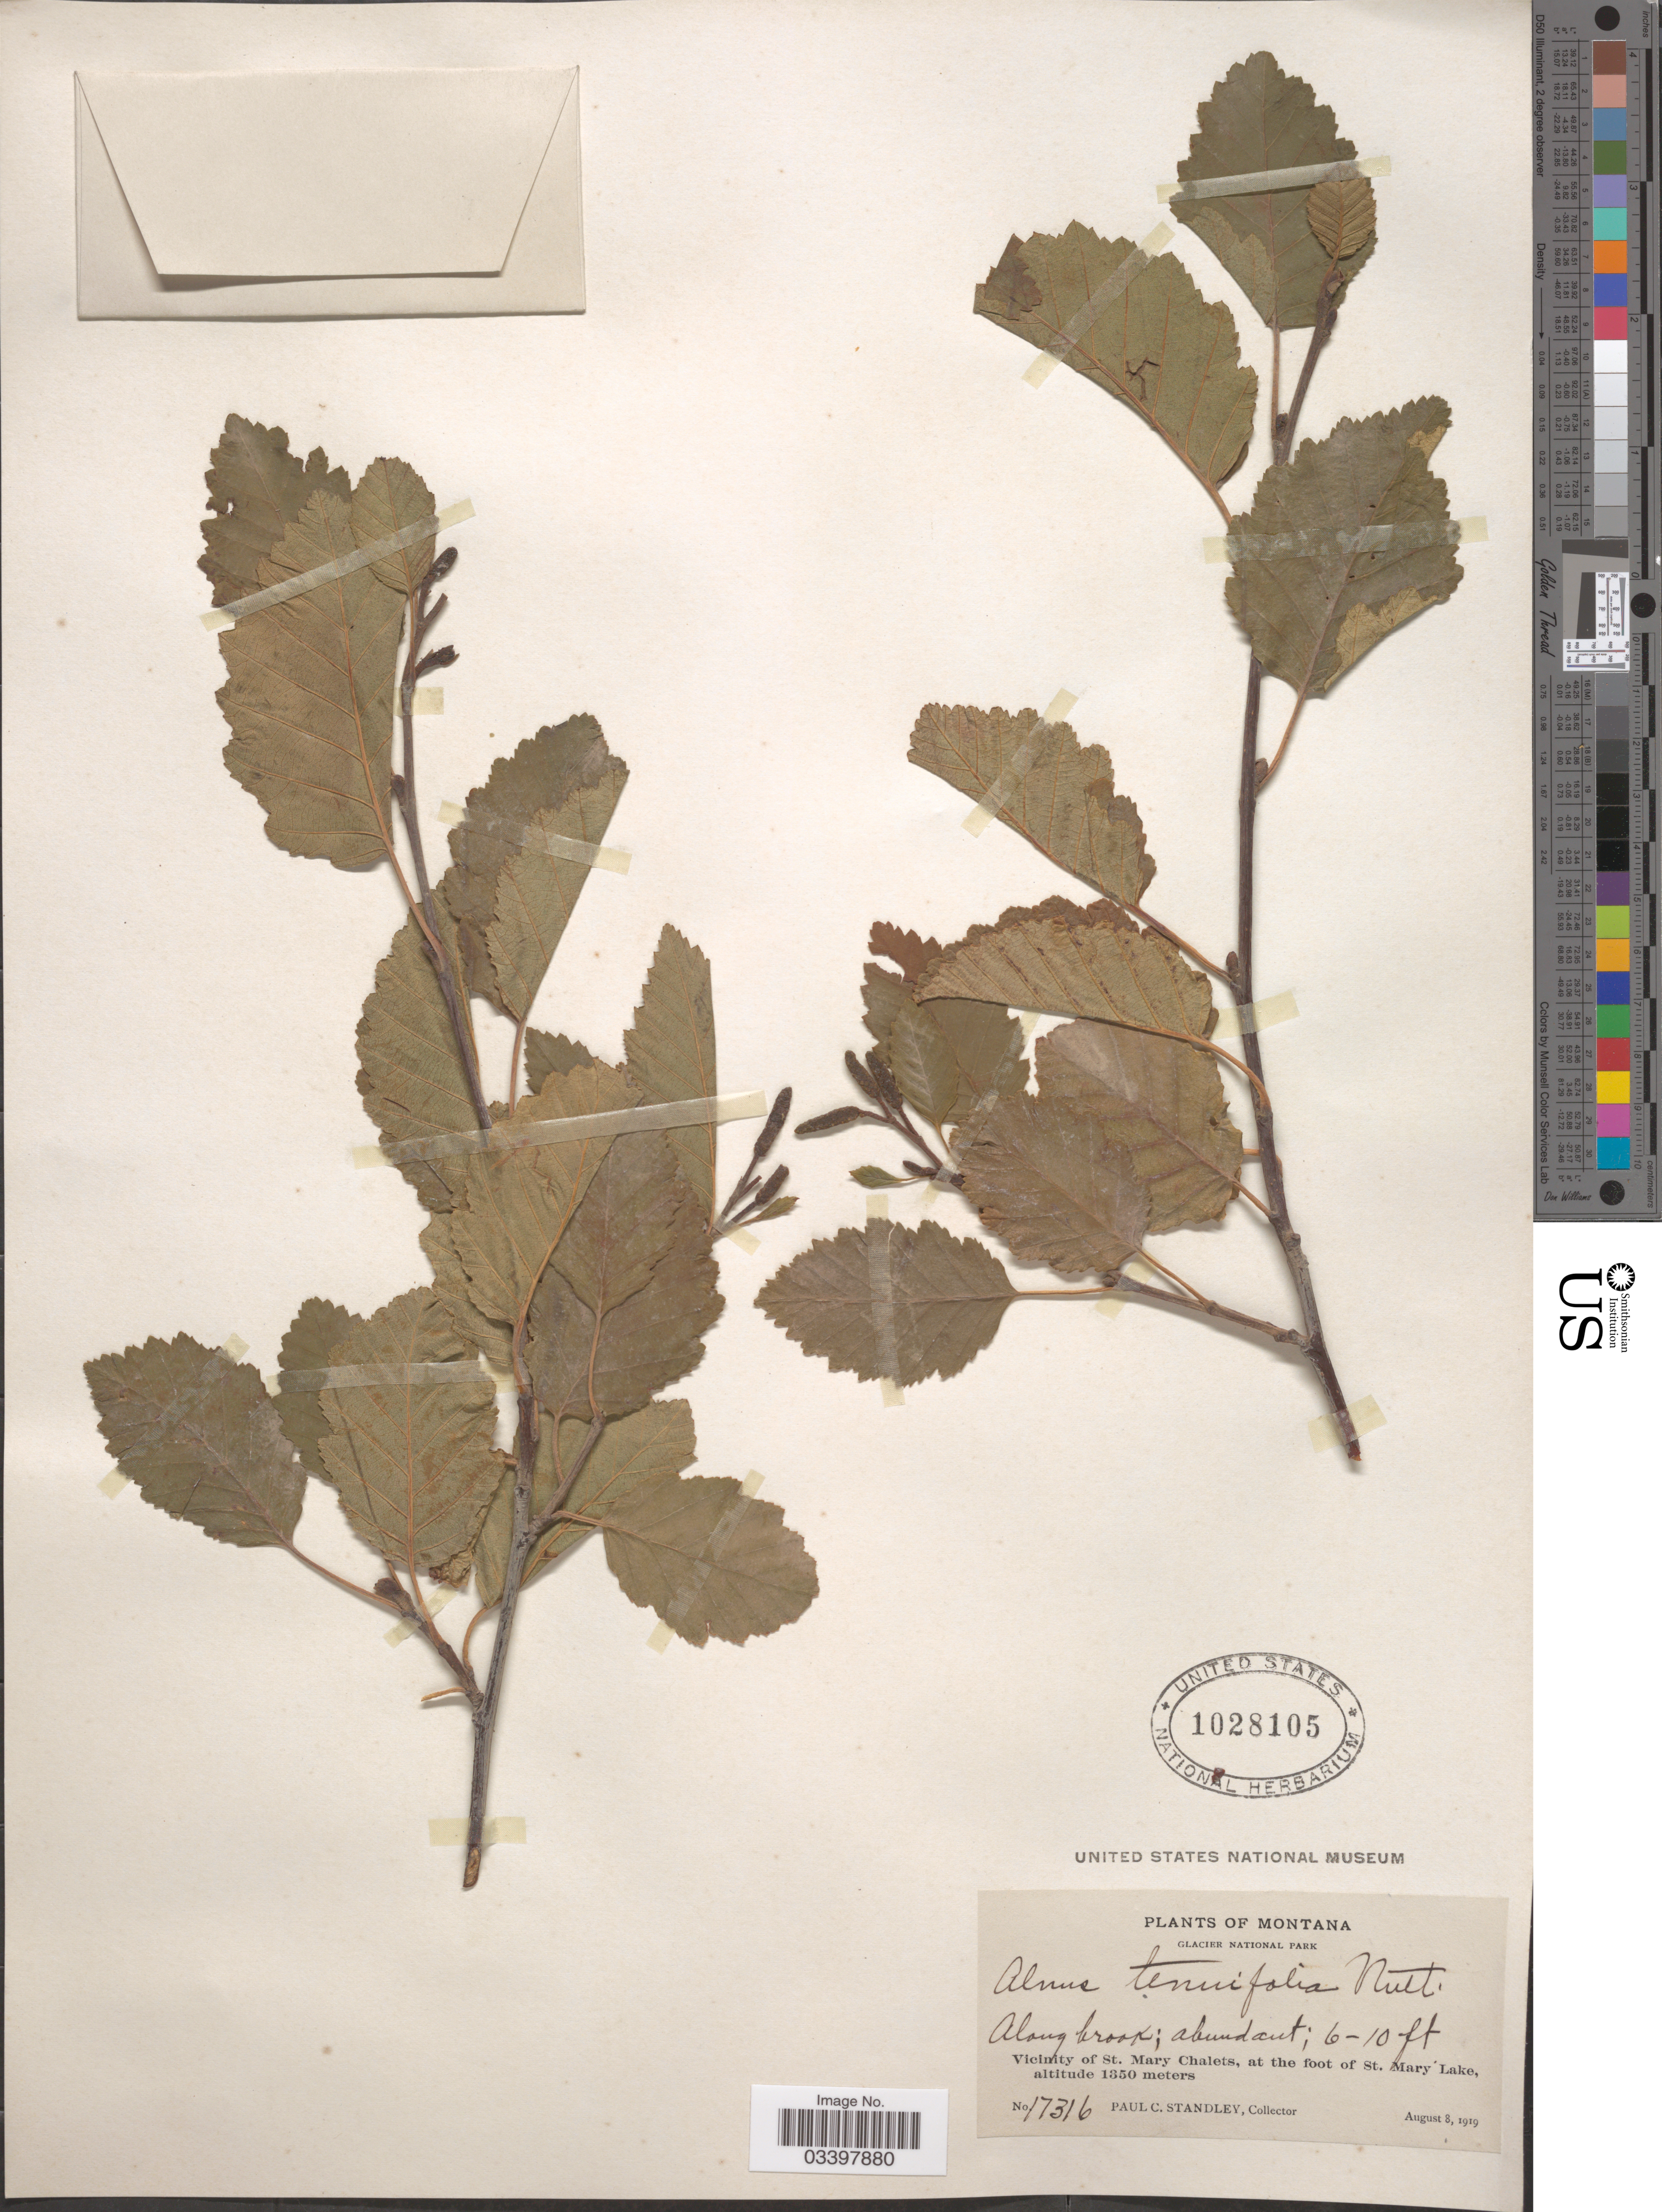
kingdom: Plantae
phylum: Tracheophyta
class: Magnoliopsida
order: Fagales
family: Betulaceae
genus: Alnus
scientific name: Alnus incana subsp. tenuifolia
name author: (Nutt.) Breitung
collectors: P. C. Standley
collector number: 17316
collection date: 1919-08-08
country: United States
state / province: Montana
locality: Glacier National Park. Along brook. Vicinity of St. Mary Chalets, at the foot of St. Mary's Lake.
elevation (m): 1350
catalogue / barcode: US 1028105